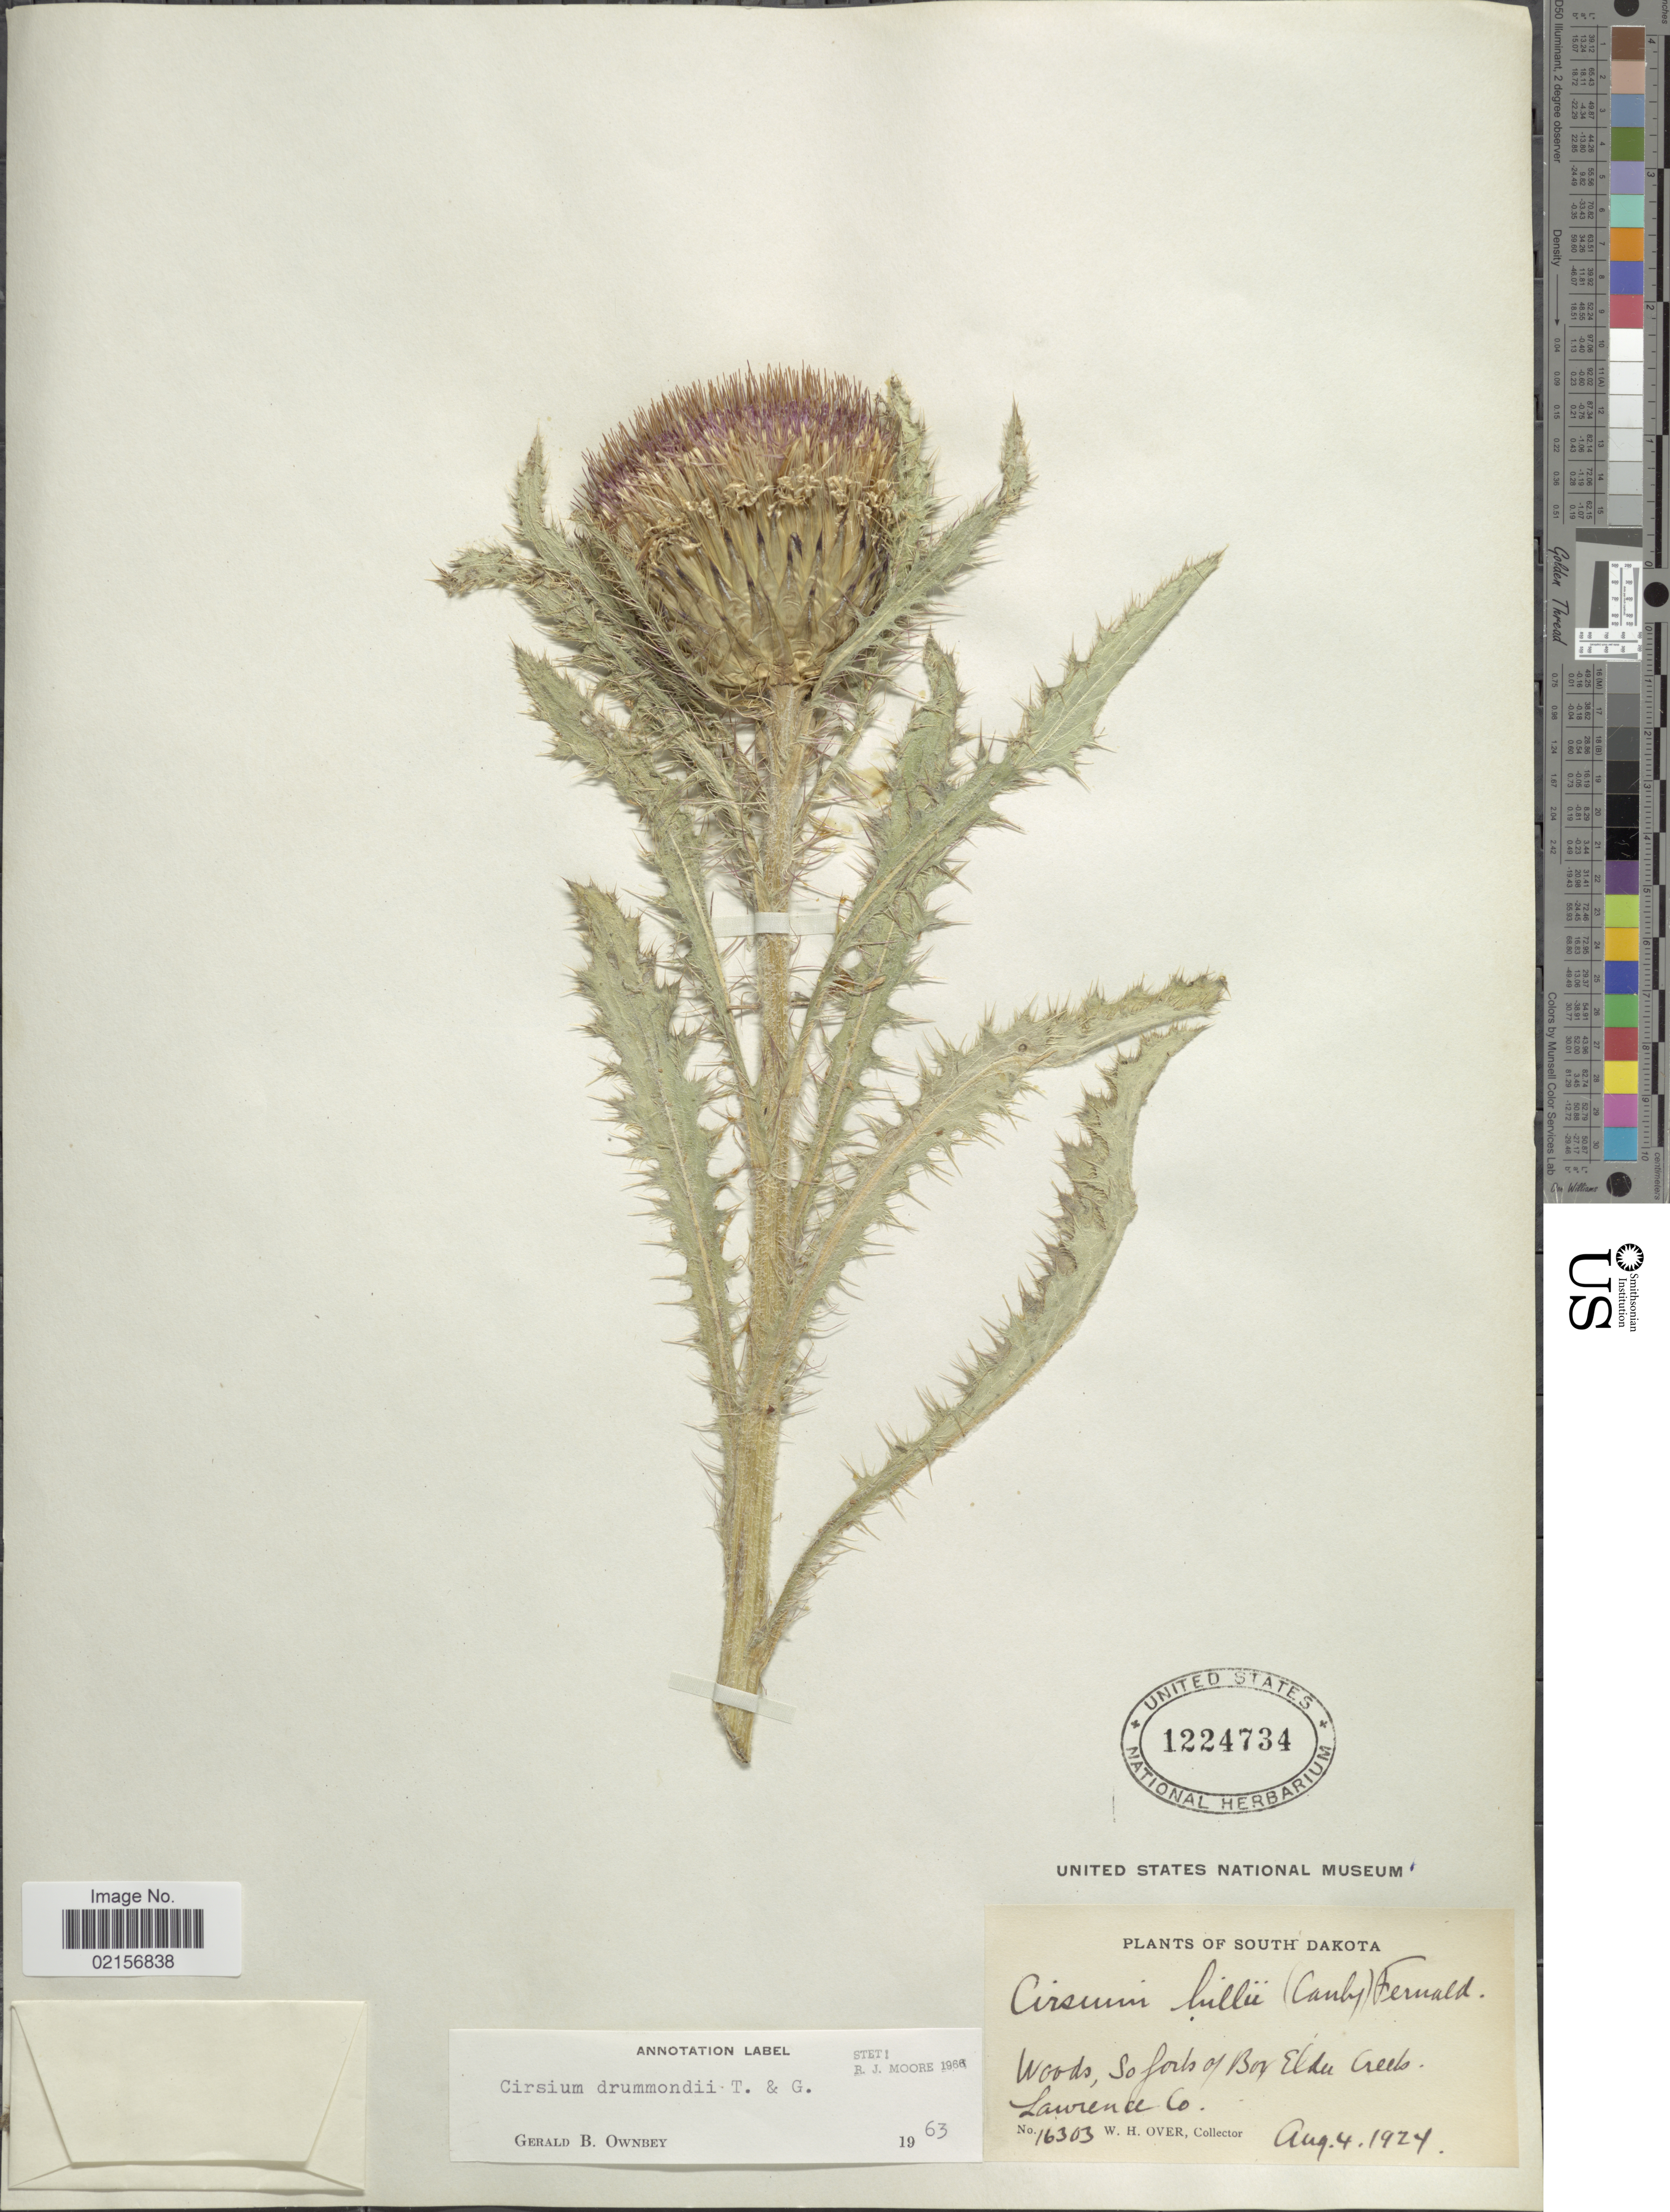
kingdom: Plantae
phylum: Tracheophyta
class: Magnoliopsida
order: Asterales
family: Asteraceae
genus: Cirsium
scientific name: Cirsium drummondii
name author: Torr. & A. Gray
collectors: W. Over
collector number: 16303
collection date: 1924-08-04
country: United States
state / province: South Dakota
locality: Woods, So forks of Box Elder Creek, Lawrence Co.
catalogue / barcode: US 1224734